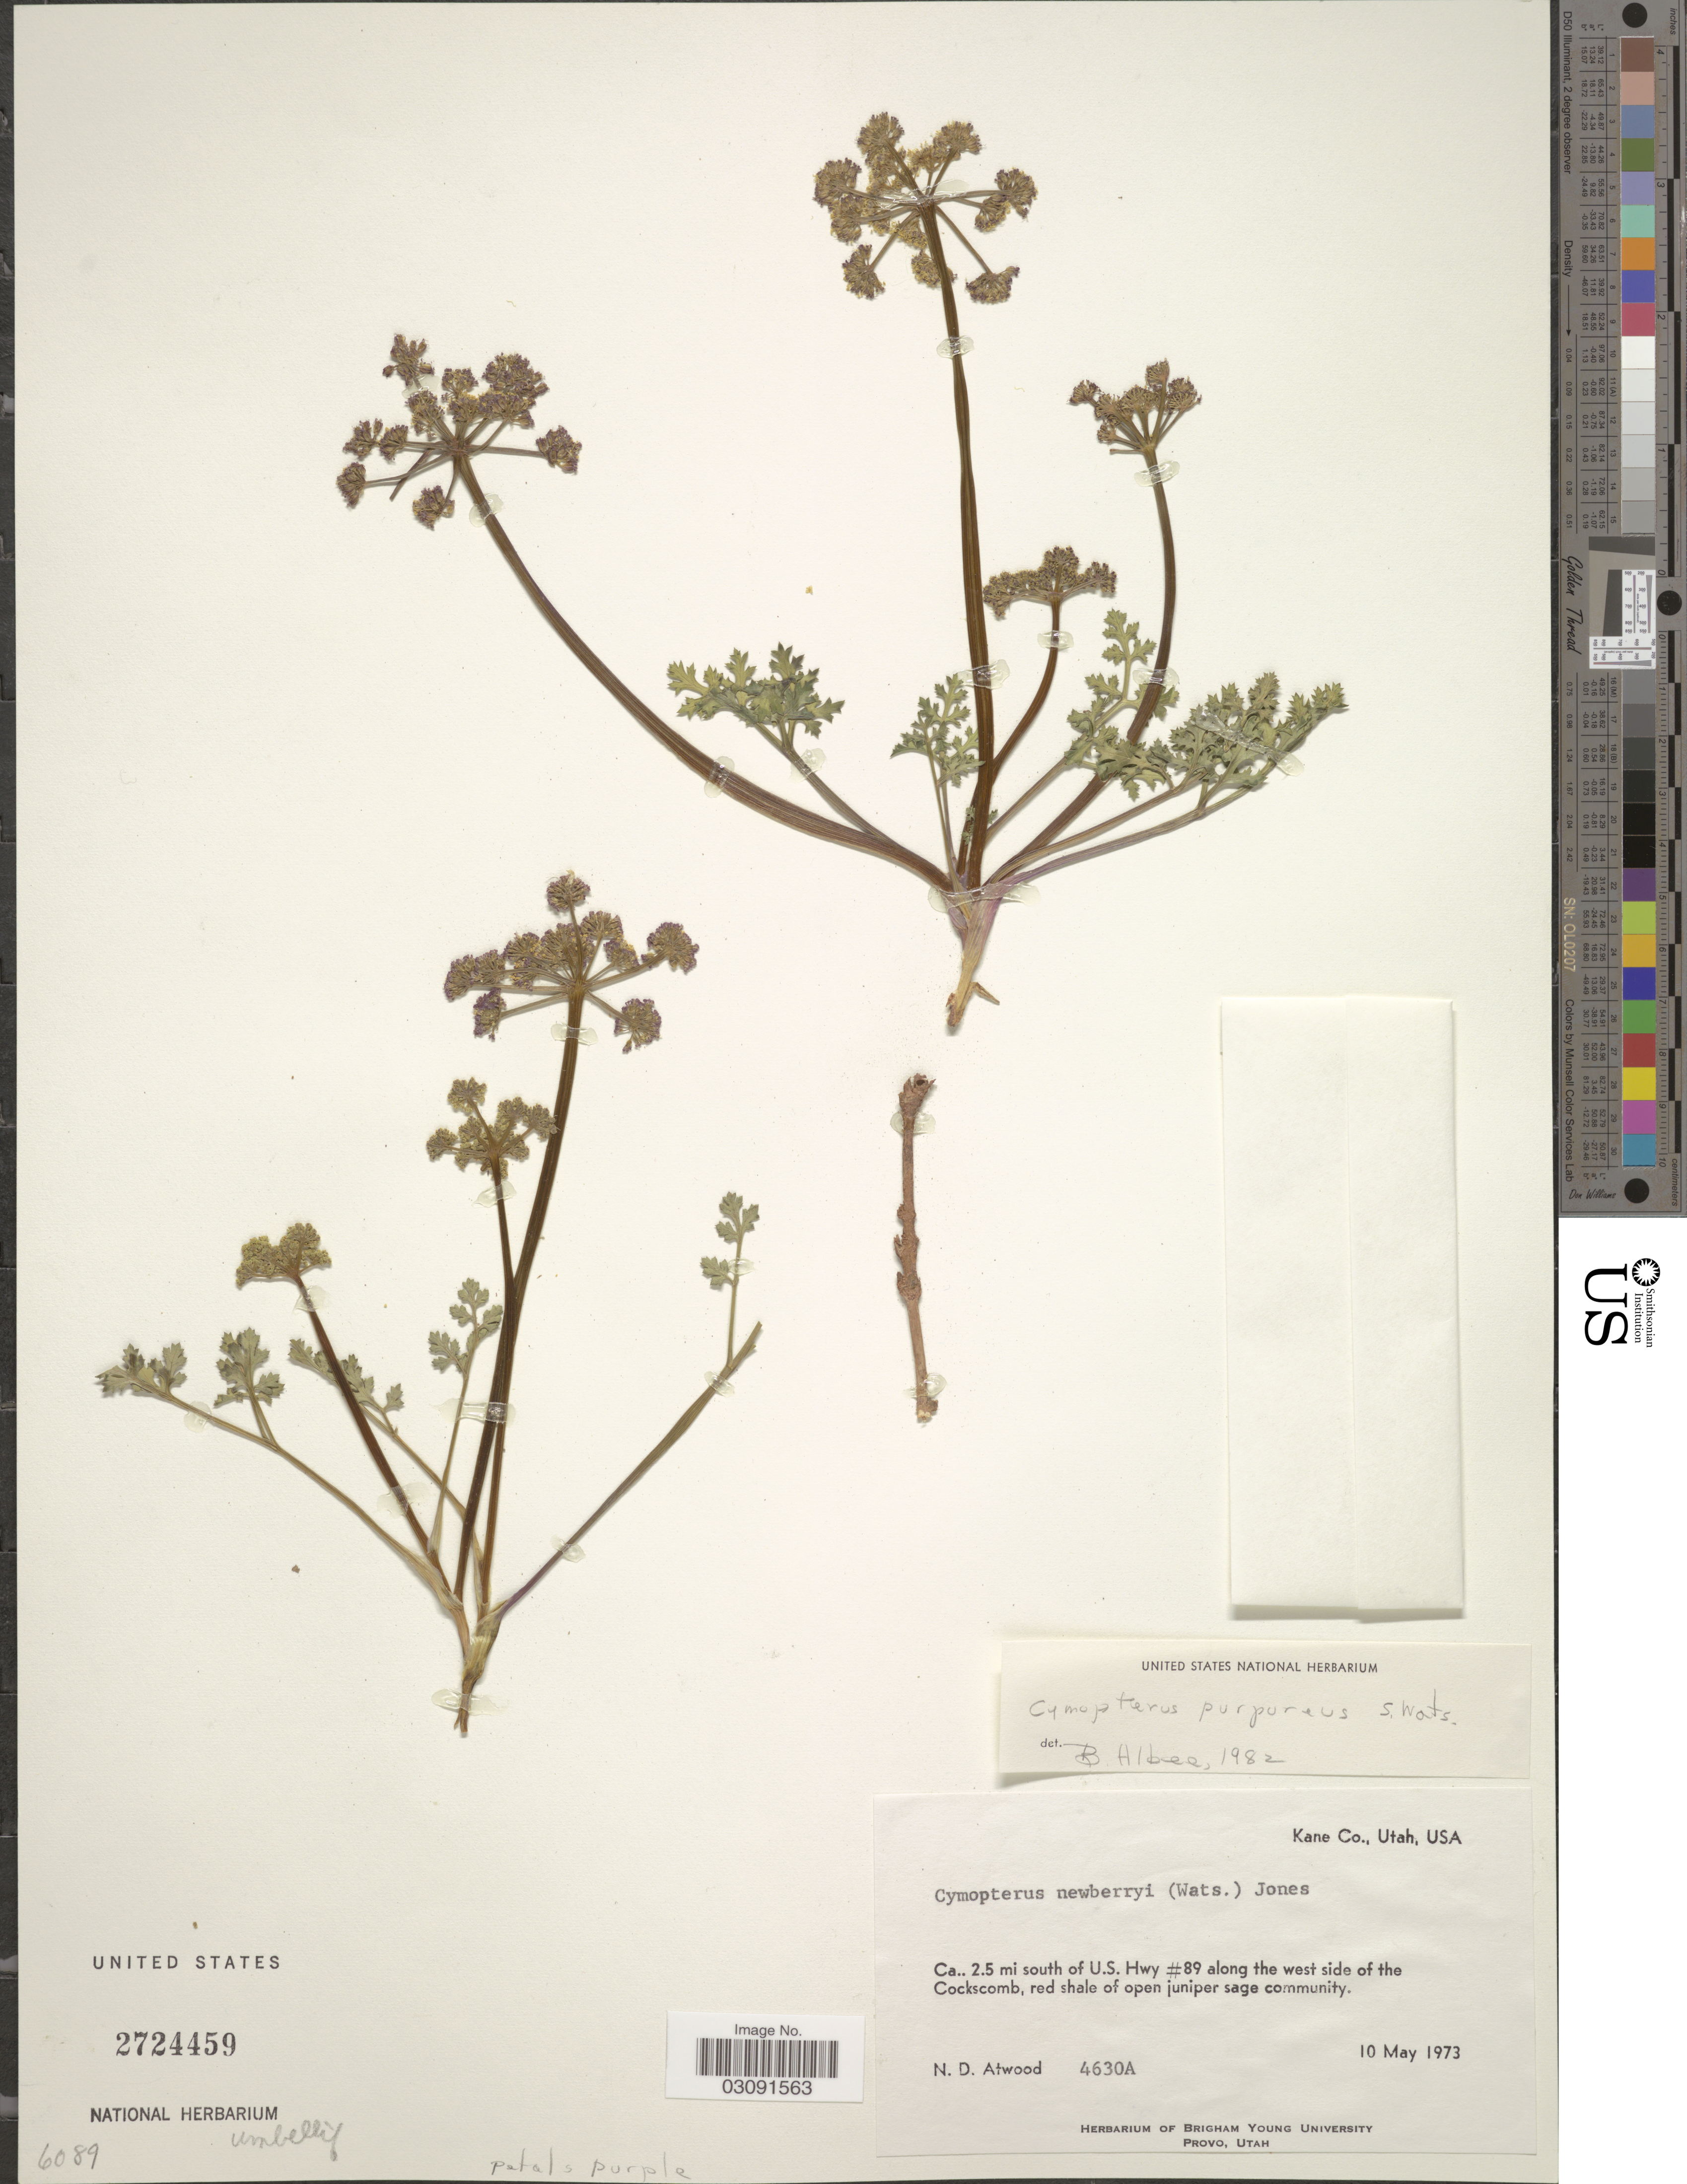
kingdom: Plantae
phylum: Tracheophyta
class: Magnoliopsida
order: Apiales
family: Apiaceae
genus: Cymopterus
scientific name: Cymopterus purpureus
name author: S. Watson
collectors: N. Atwood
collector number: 4630A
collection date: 1973-05-10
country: United States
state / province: Utah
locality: Kane Co., Ca. 2.5 mi south of U.S. Hwy #89 along the west side of the Cockscomb.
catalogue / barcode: US 2724459